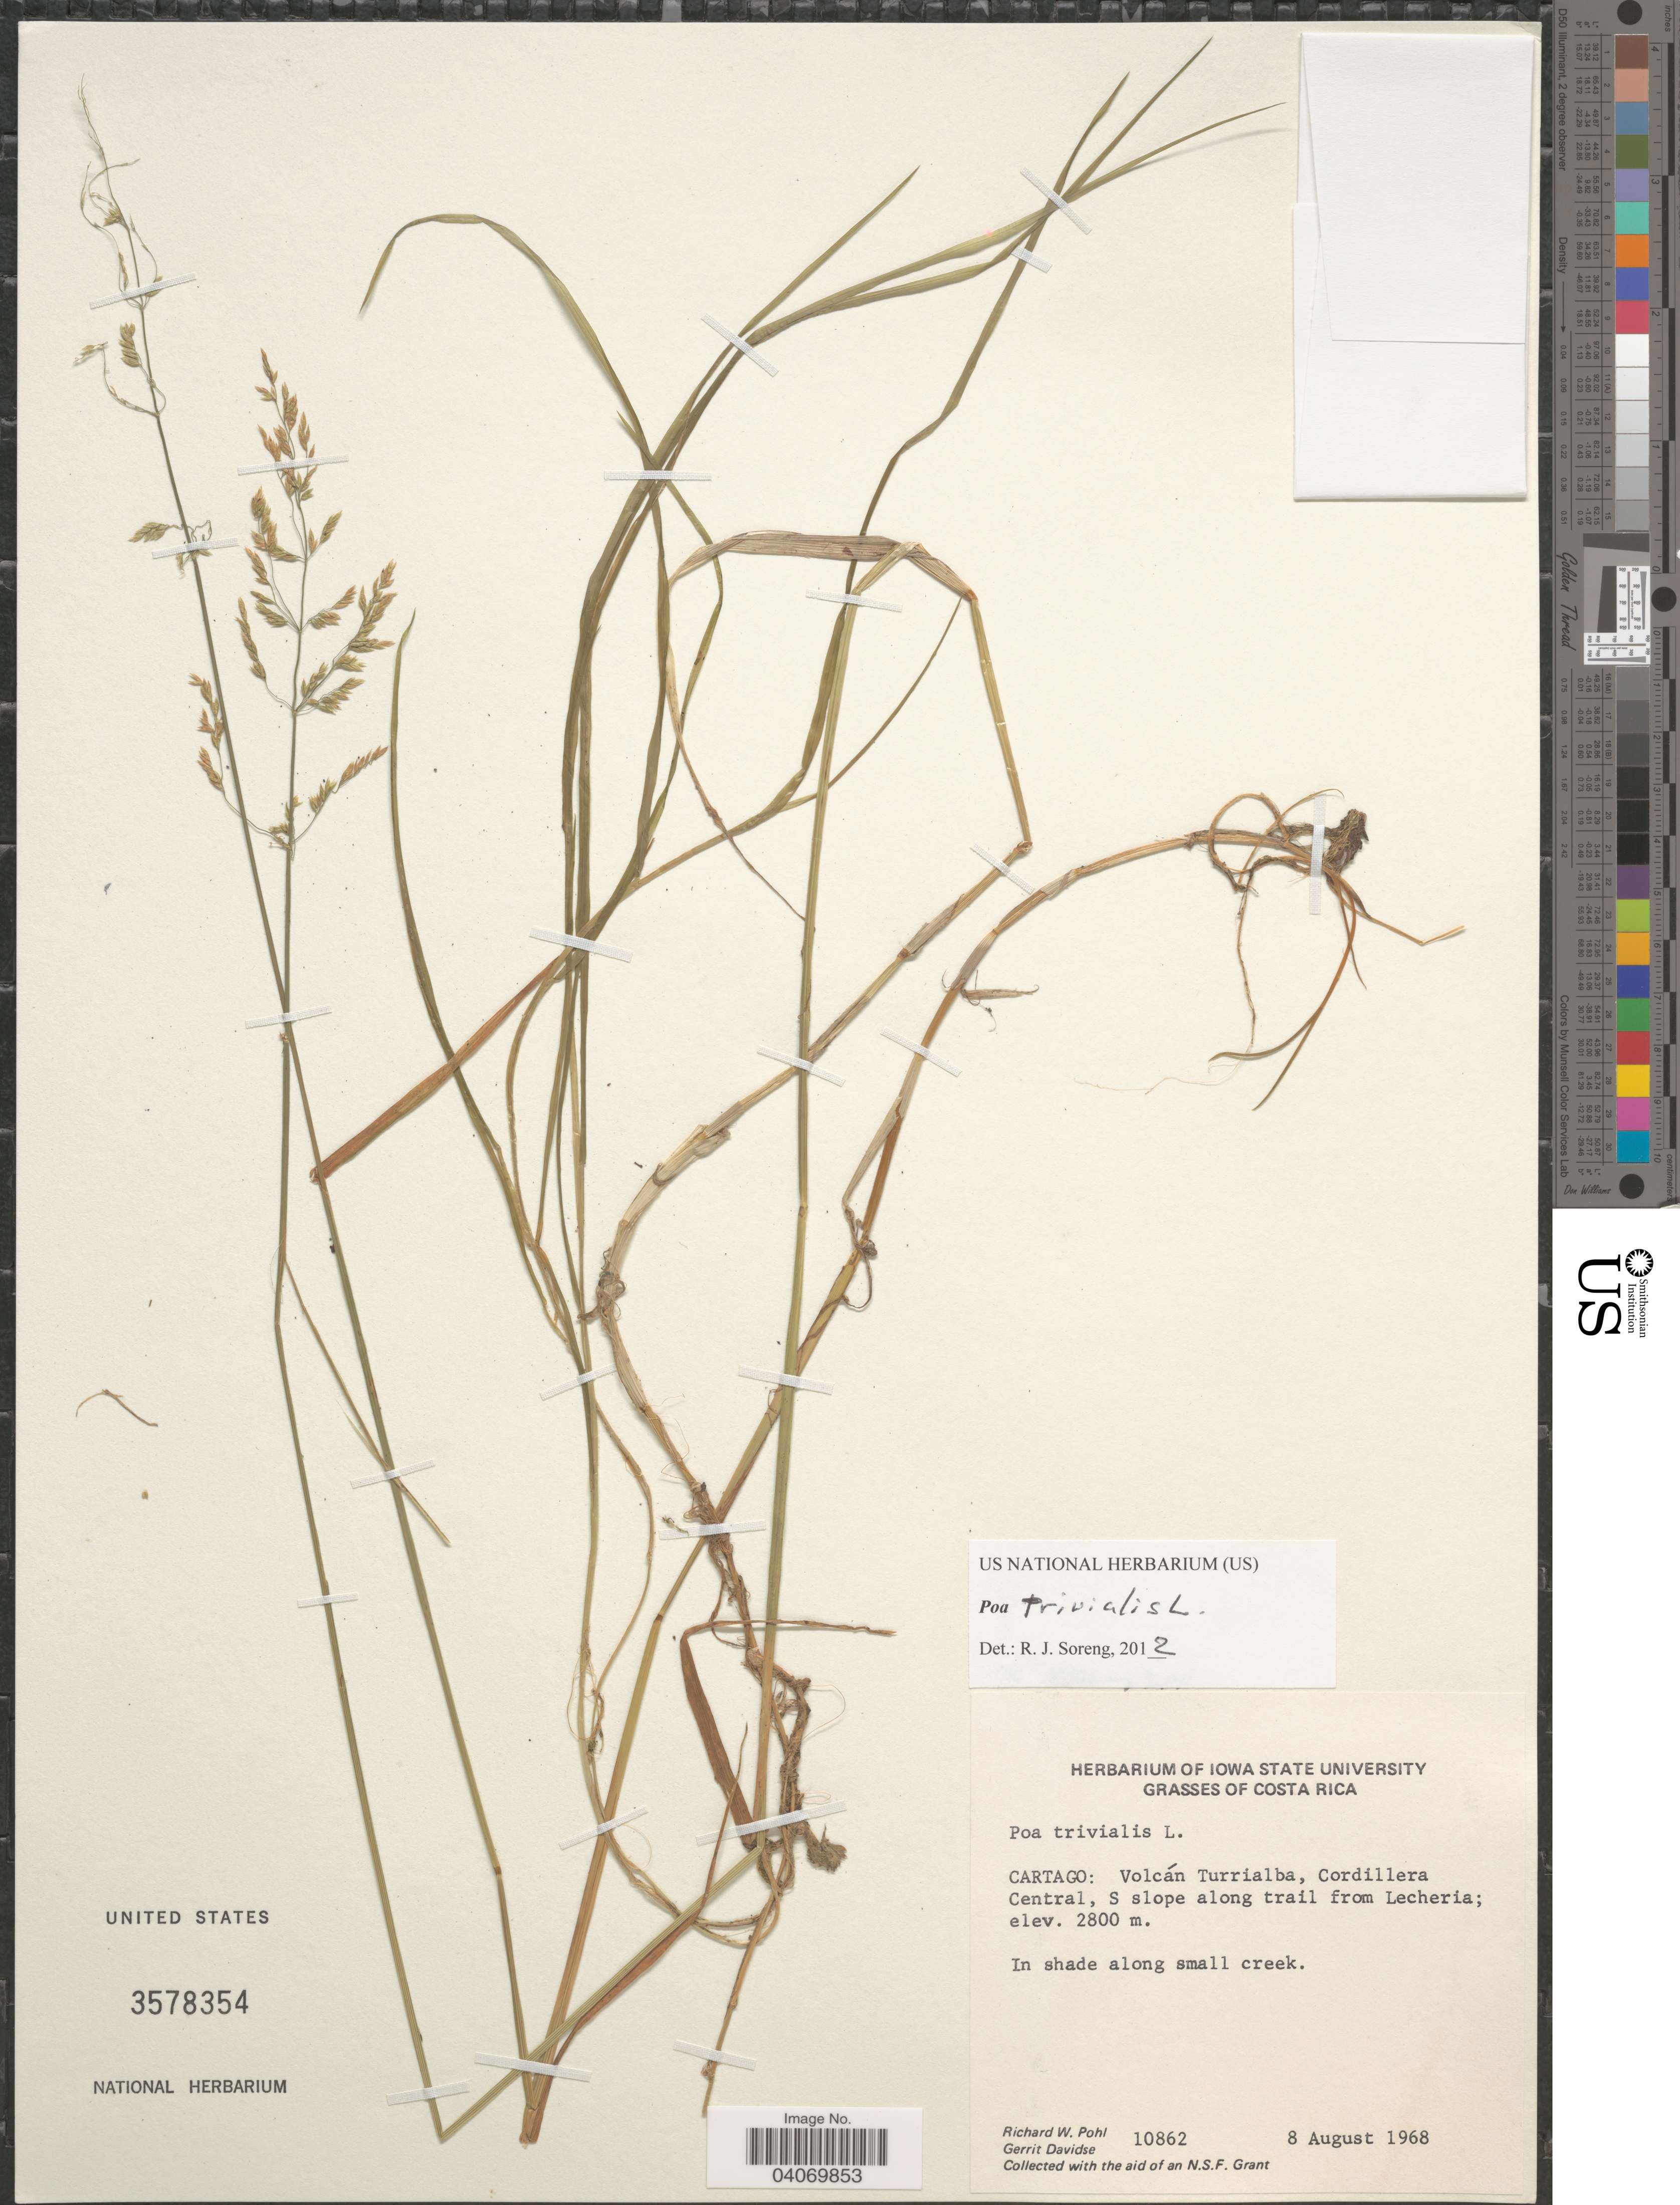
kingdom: Plantae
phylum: Tracheophyta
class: Liliopsida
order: Poales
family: Poaceae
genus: Poa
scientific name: Poa trivialis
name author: L.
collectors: R. W. Pohl & G. Davidse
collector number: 10862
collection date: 1968-08-08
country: Costa Rica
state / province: Cartago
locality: Volcán Turrialba, Cordillera Central, S slope along trail from Lecheria. In shade along small creek.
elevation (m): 2800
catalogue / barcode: US 3578354